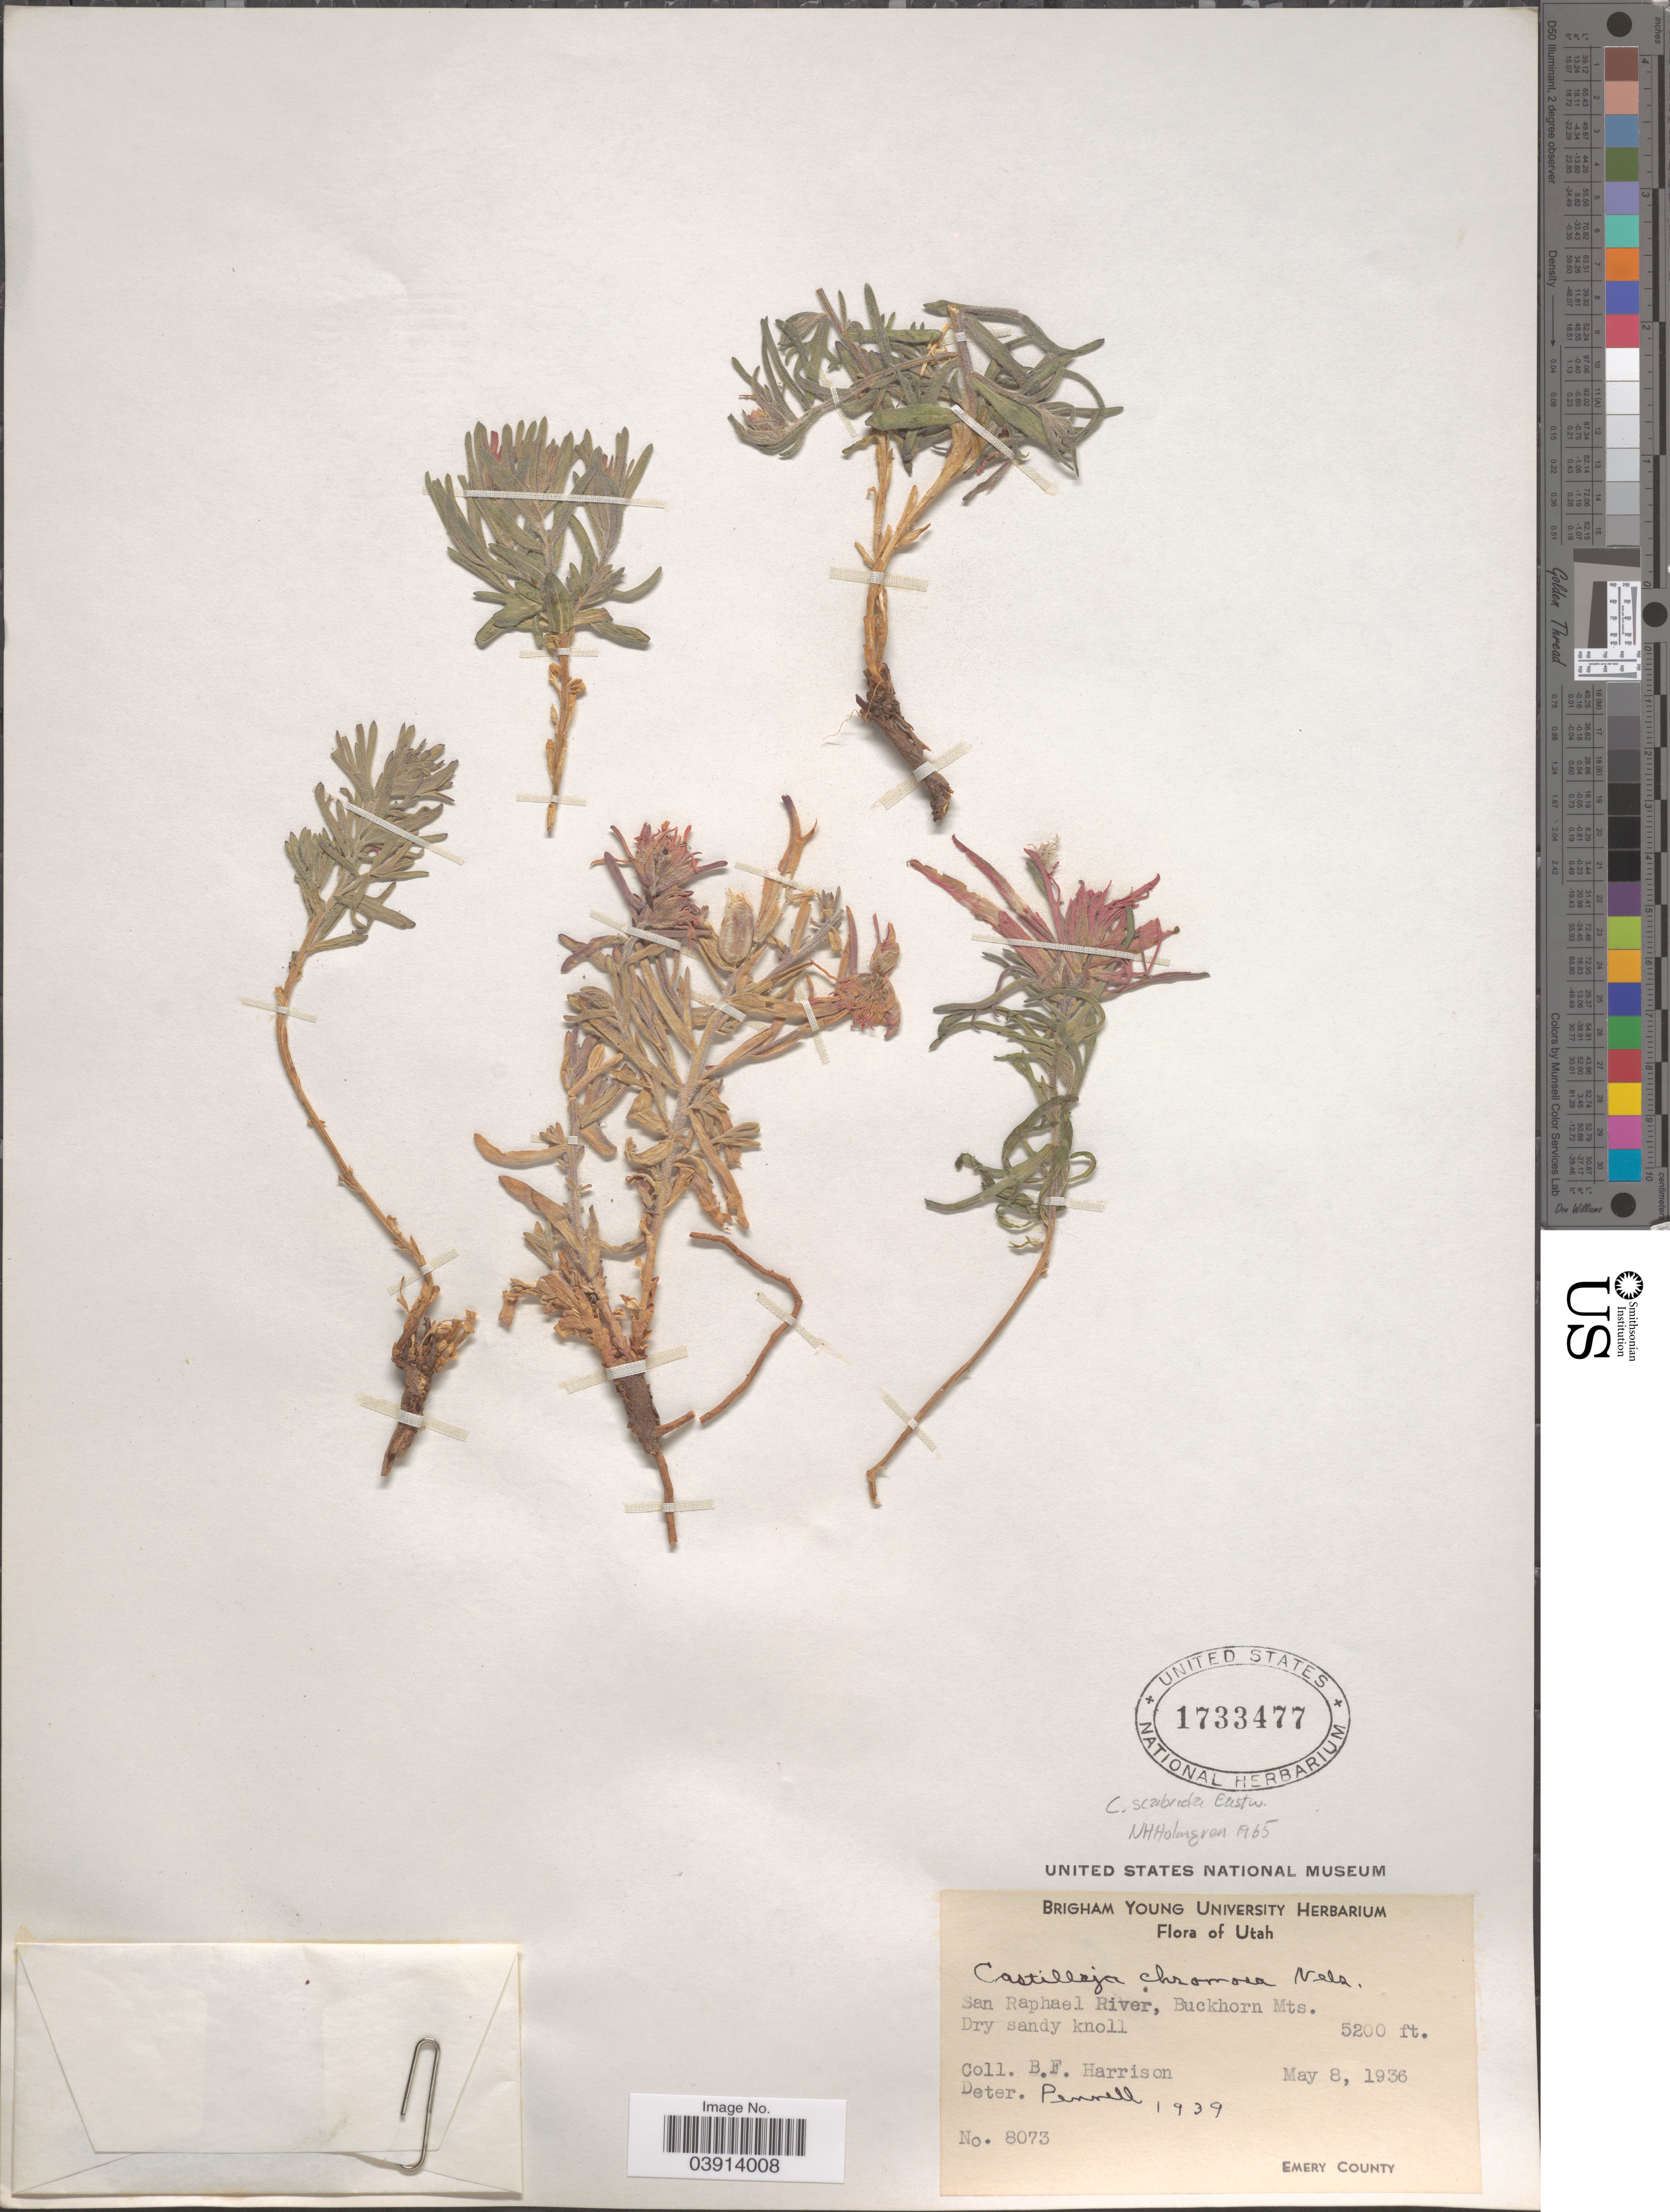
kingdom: Plantae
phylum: Tracheophyta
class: Magnoliopsida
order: Lamiales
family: Orobanchaceae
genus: Castilleja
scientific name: Castilleja scabrida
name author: Eastw.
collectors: B. F. Harrison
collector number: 8073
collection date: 1936-05-08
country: United States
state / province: Utah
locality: San Raphael River, Buckhorn Mts. Emery County.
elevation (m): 1585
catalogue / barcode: US 1733477